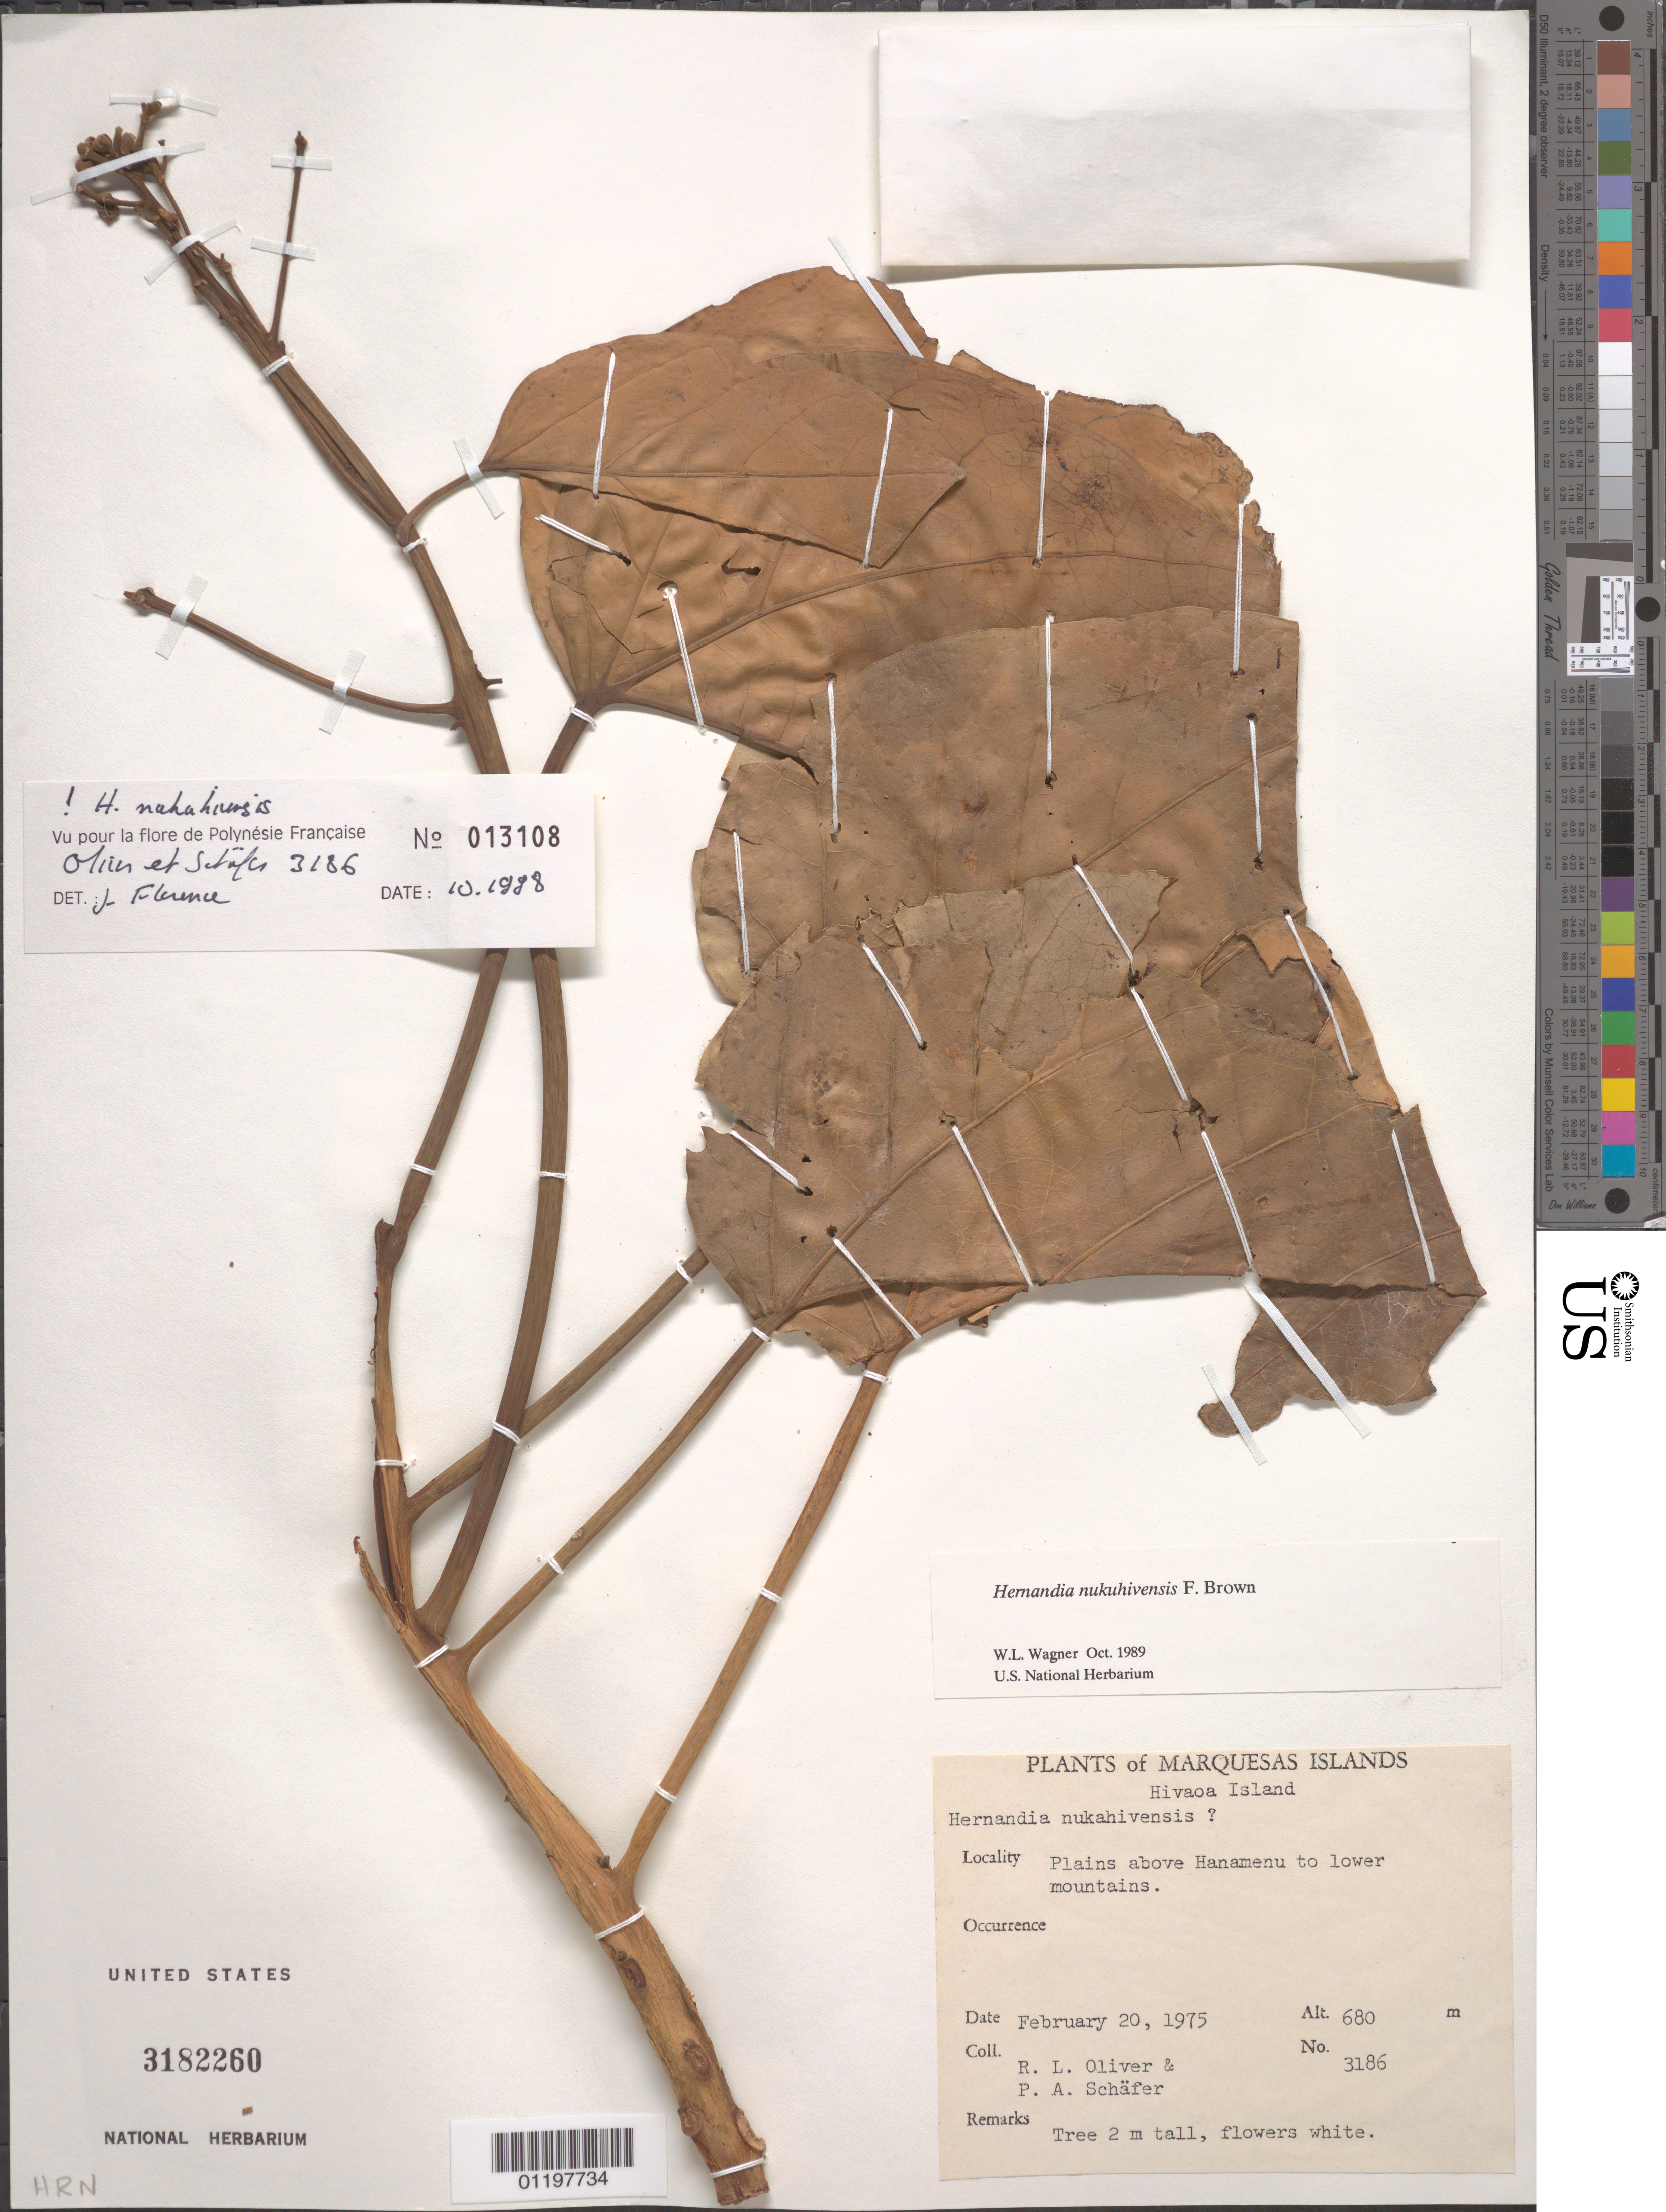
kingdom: Plantae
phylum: Tracheophyta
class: Magnoliopsida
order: Laurales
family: Hernandiaceae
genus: Hernandia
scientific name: Hernandia nukuhivensis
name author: F. Br.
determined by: Wagner, W. L., (BOT), Smithsonian Institution - National Museum of Natural History (UNITED STATES)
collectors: R. L. Oliver & P. A. Schäfer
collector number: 3186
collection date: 1975-02-20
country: French Polynesia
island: Hiva Oa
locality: plains above Hanamenu to lower mountains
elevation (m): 680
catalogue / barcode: US 3182260